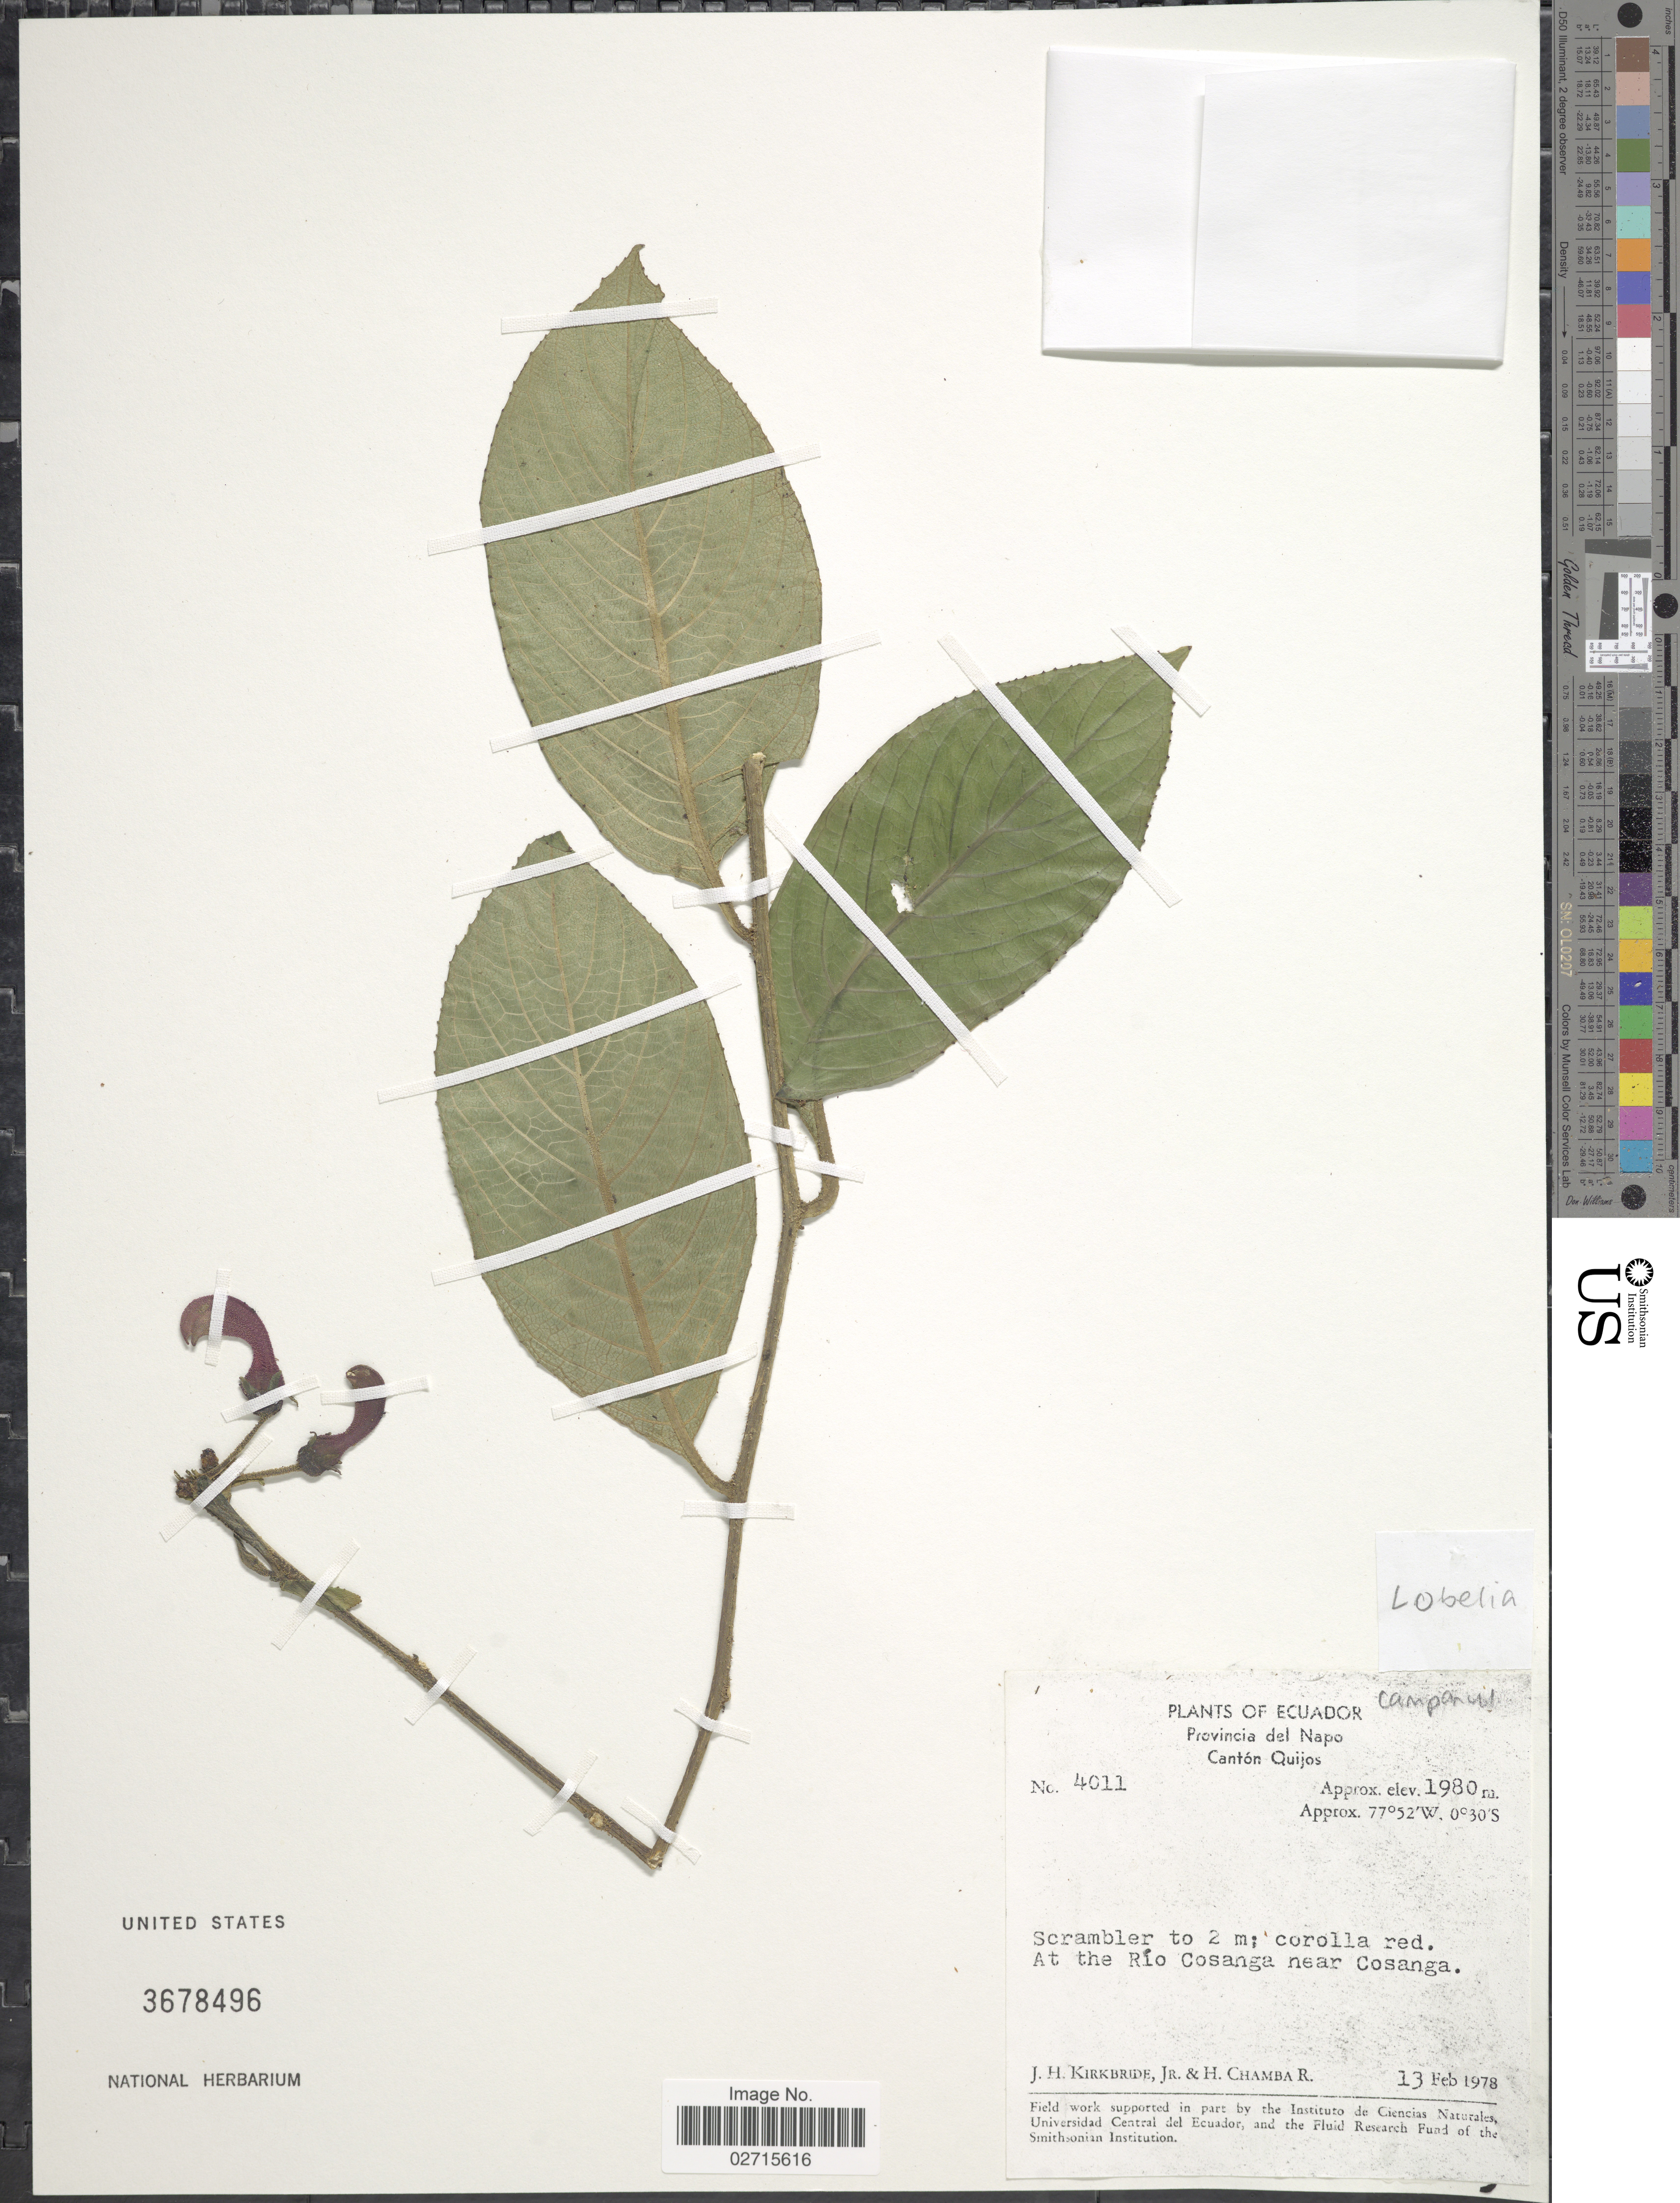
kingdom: Plantae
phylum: Tracheophyta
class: Magnoliopsida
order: Asterales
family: Campanulaceae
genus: Lobelia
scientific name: Lobelia sp.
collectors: J. H. Kirkbride & H. Chamba R.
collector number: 4011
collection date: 1978-02-13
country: Ecuador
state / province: Napo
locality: Canton Quijos, at the Rio Cosanga near Cosanga.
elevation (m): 1980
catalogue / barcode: US 3678496